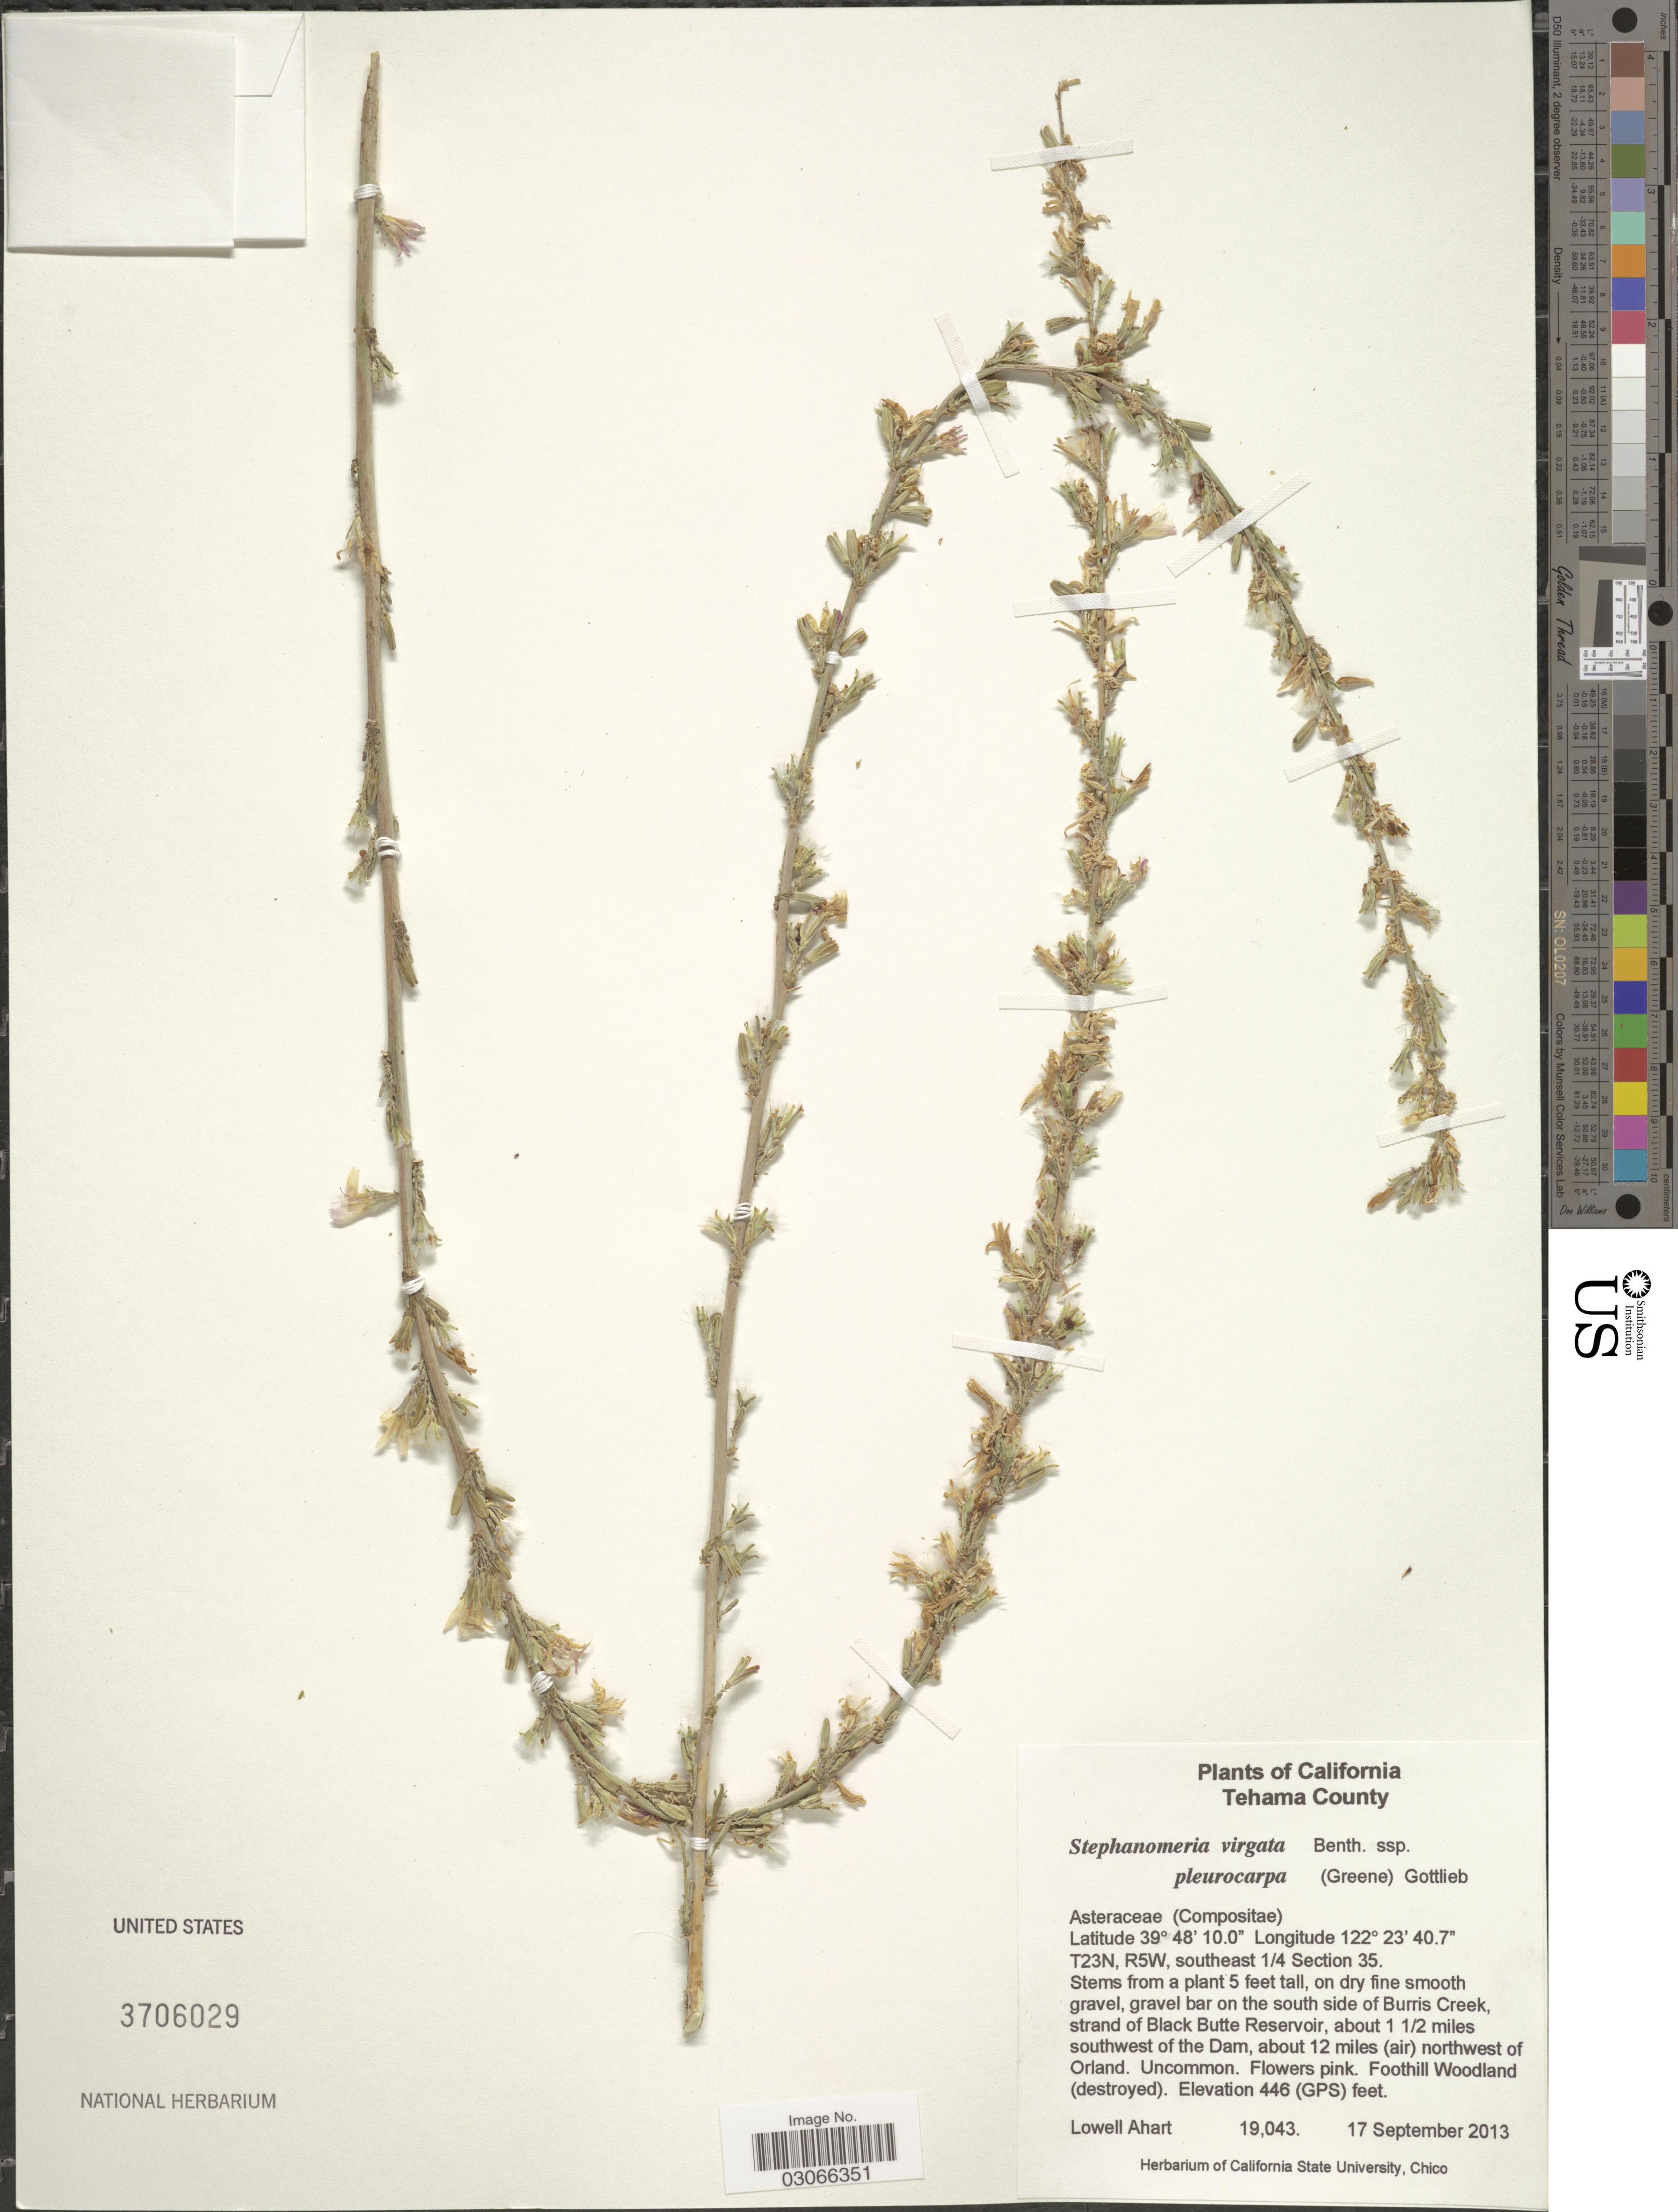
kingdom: Plantae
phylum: Tracheophyta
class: Magnoliopsida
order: Asterales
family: Asteraceae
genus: Stephanomeria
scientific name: Stephanomeria virgata subsp. pleurocarpa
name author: (Greene) Gottlieb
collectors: L. Ahart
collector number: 19043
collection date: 2013-09-17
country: United States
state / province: California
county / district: Tehama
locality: Tehama County. T23N, R5W, southeast 1/4 Section 35. Gravel bar on the south side of Burris Creek, strand of Black Butte Reservoir, about 1 1/2 miles southwest of the Dam, about 12 miles (air) northwest of Orland.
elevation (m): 136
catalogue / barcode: US 3706029